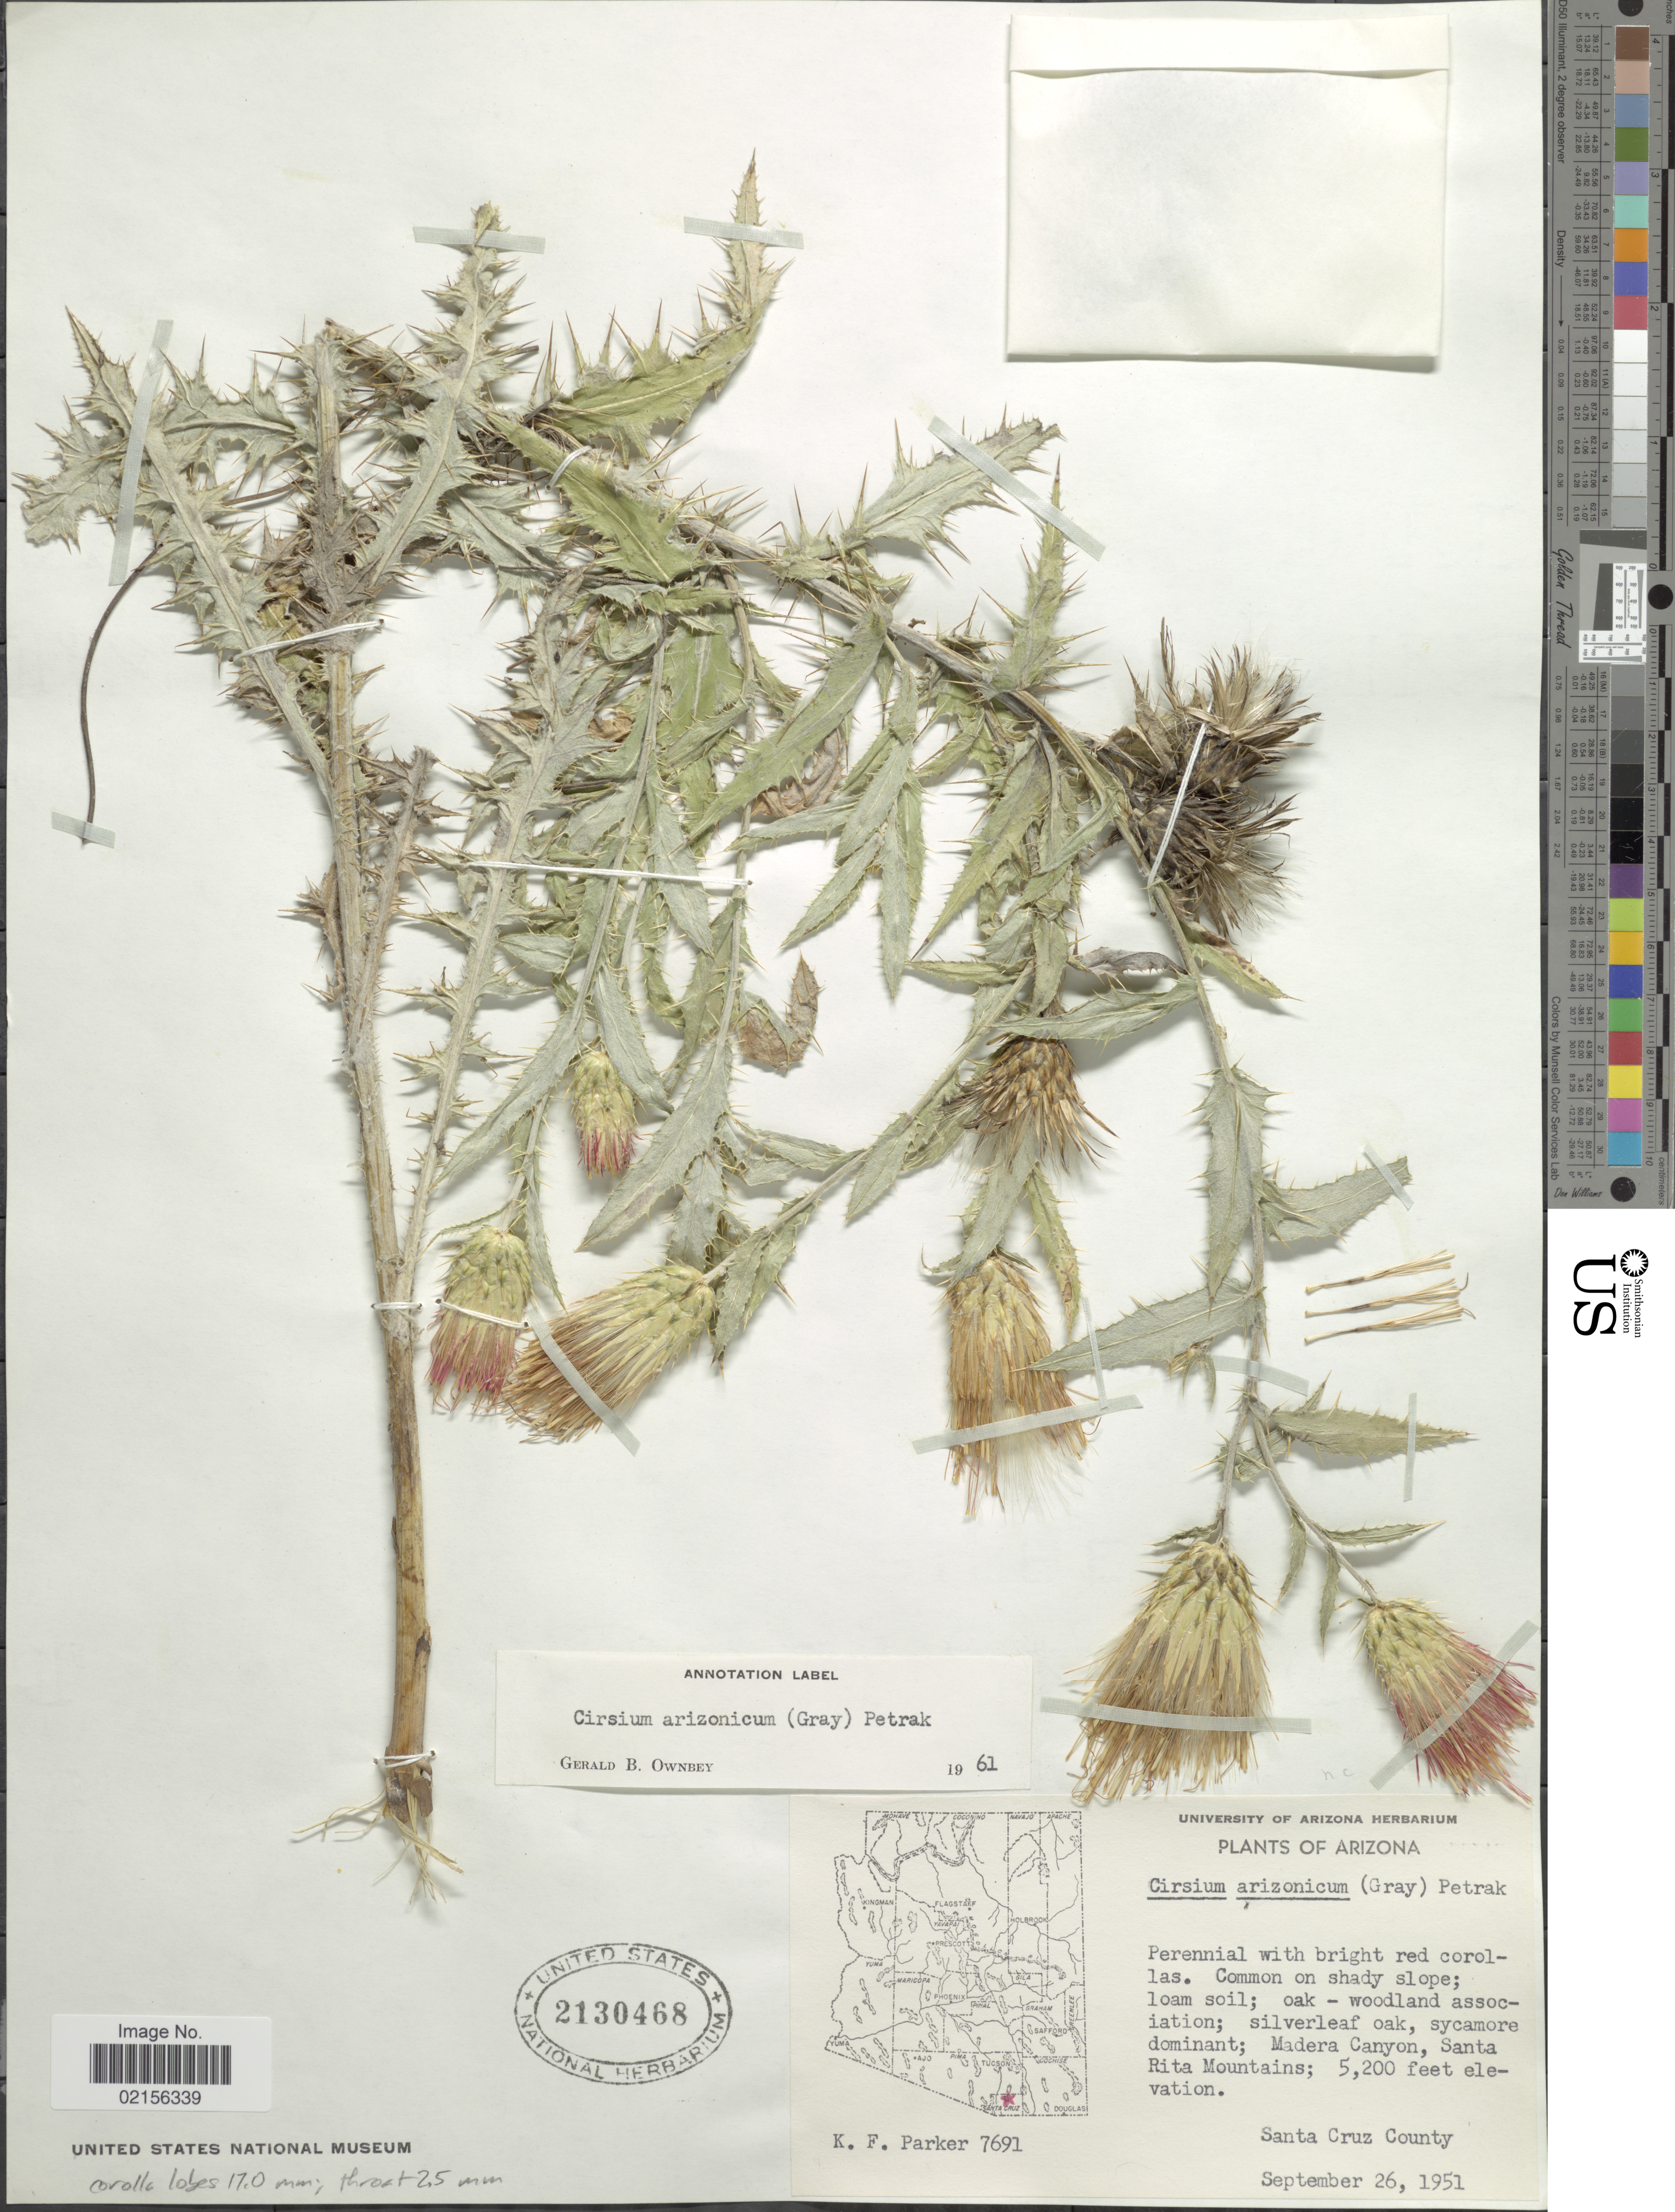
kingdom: Plantae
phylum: Tracheophyta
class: Magnoliopsida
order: Asterales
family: Asteraceae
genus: Cirsium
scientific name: Cirsium arizonicum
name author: (A. Gray) Petr.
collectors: K. F. Parker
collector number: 7691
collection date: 1951-09-26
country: United States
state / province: Arizona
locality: Common on shady slope; loam soil; oak - woodland association; silverleaf oak, sycamore dominant; Madera Canyon, Santa Rita Mountains, Santa Cruz County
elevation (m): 1585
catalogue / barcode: US 2130468